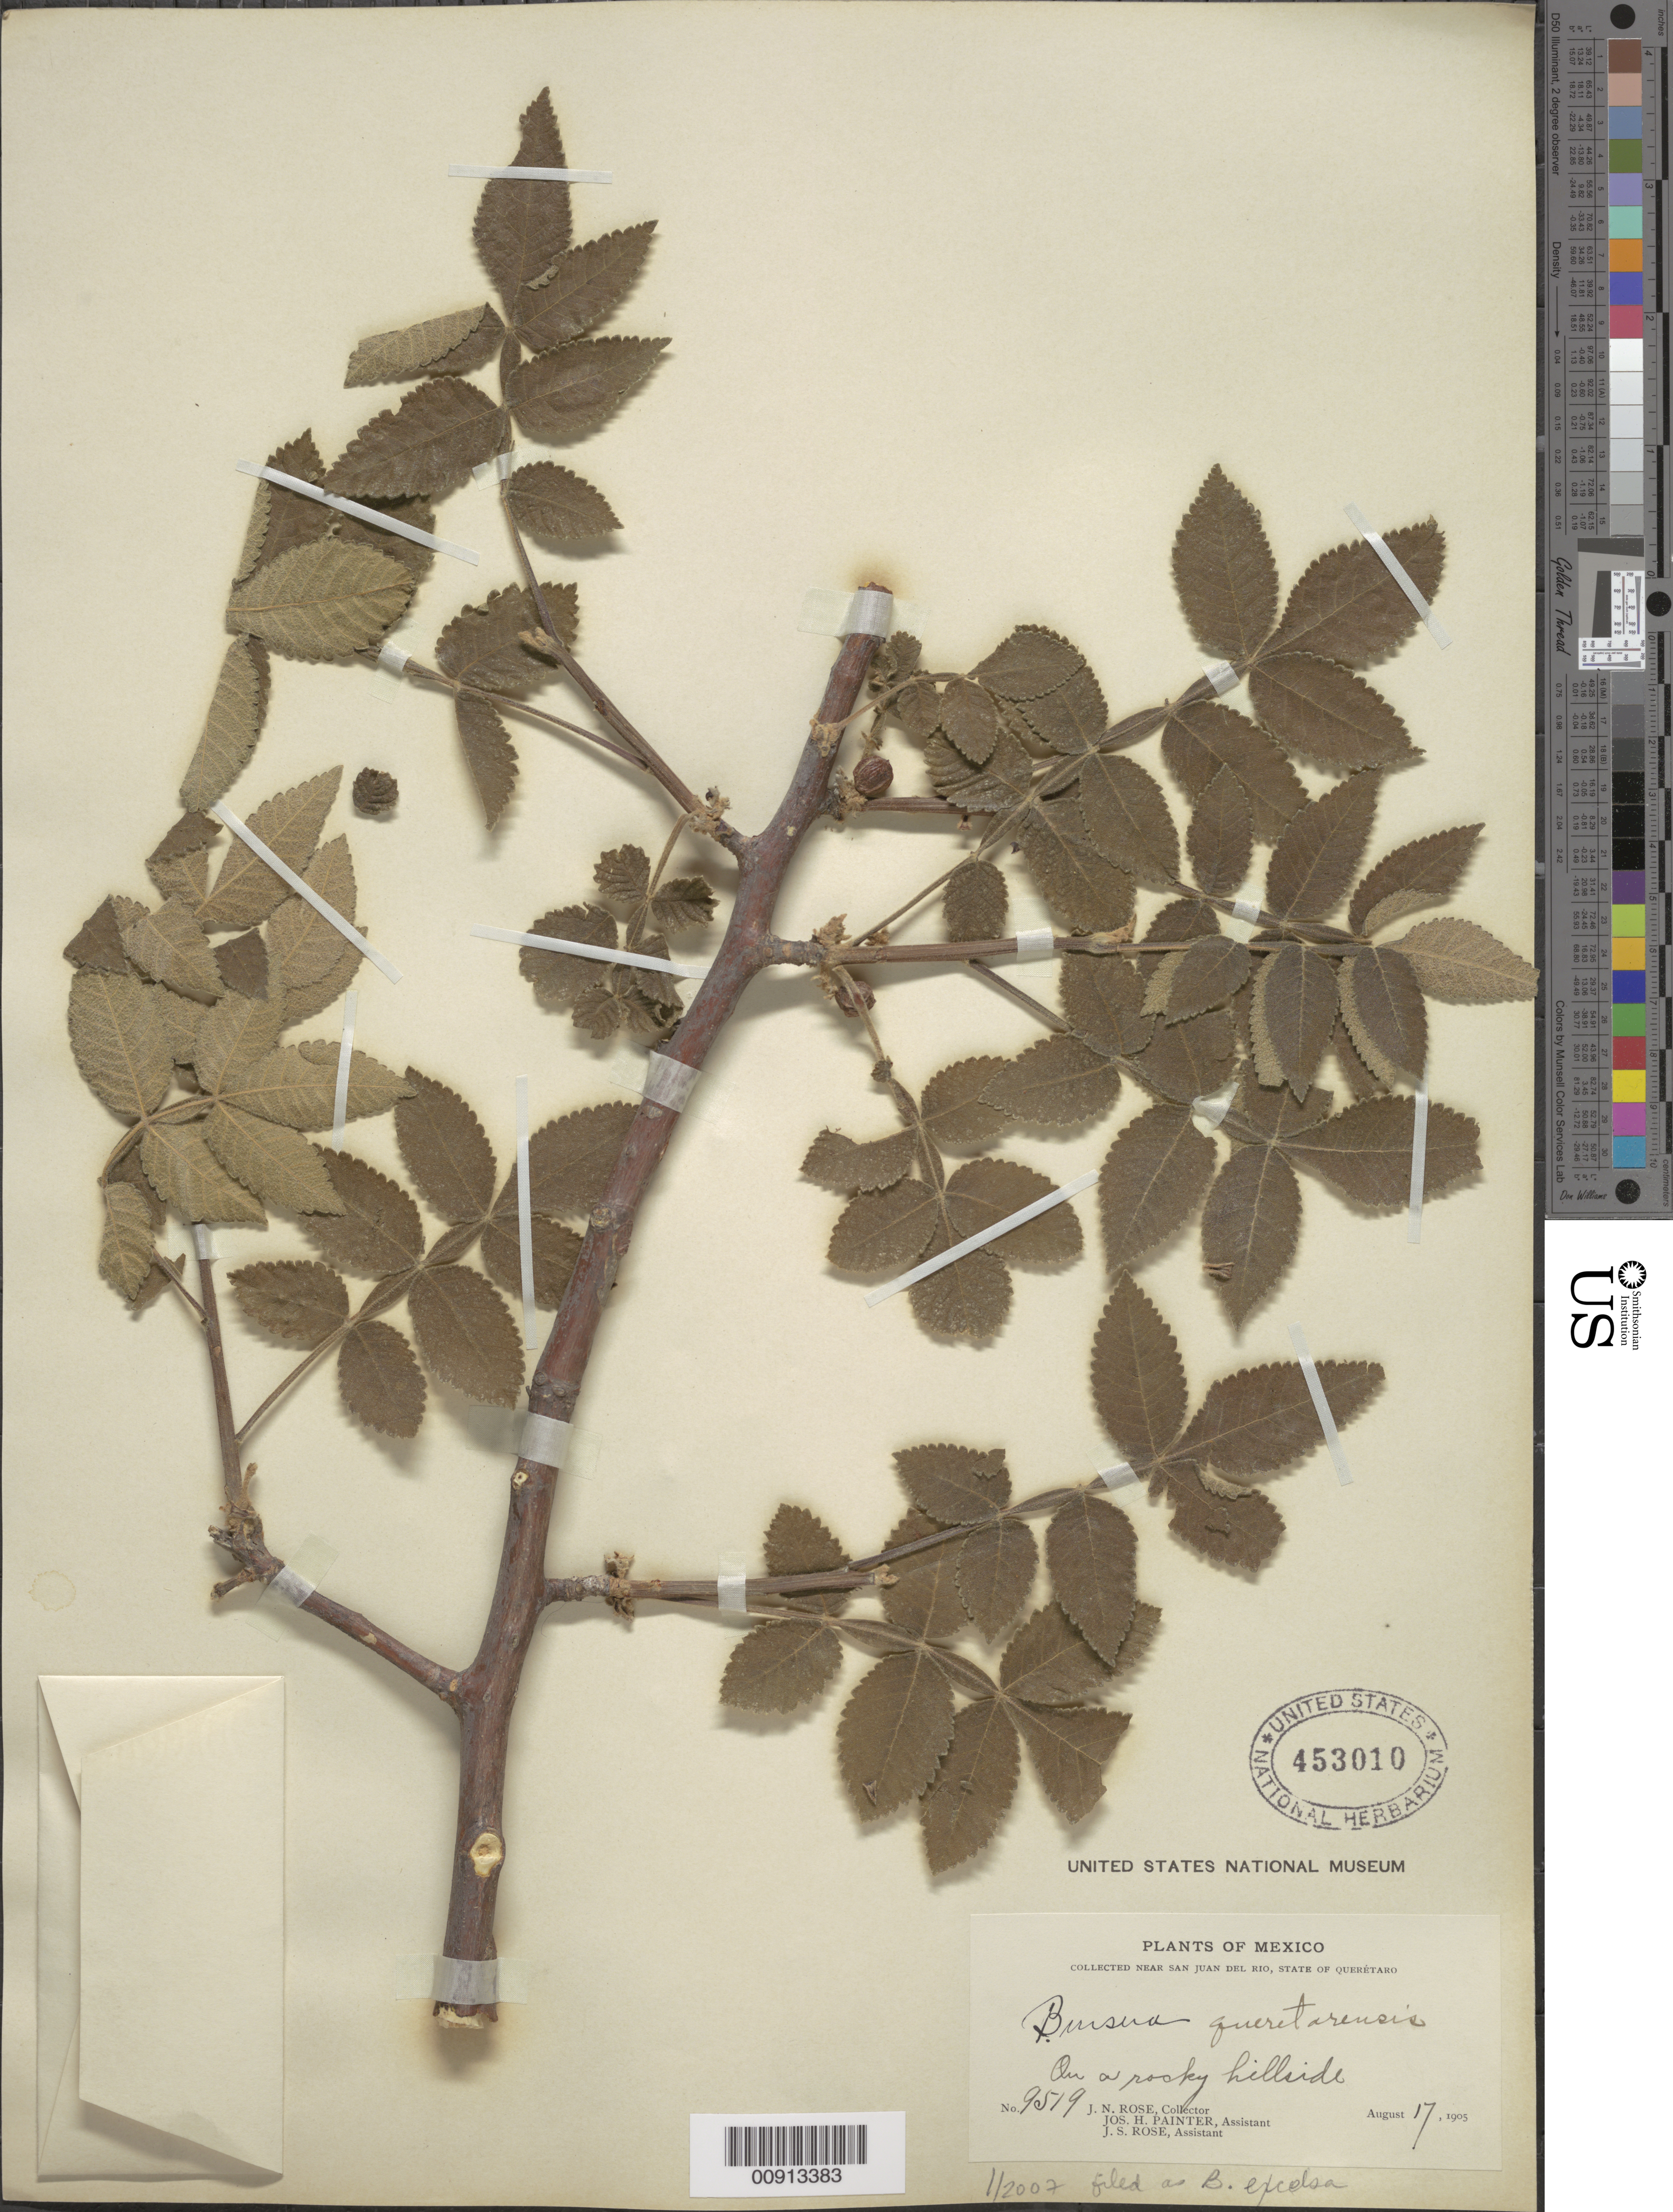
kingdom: Plantae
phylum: Tracheophyta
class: Magnoliopsida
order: Sapindales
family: Burseraceae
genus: Bursera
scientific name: Bursera excelsa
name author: (Kunth) Engl.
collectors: J. N. Rose, J. H. Painter & J. S. Rose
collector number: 9519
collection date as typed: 17 Aug 1905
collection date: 1905-08-17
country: Mexico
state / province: Querétaro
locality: Near San Juan del Río, State of Querétaro.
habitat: On a rocky hillside.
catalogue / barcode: US 453010